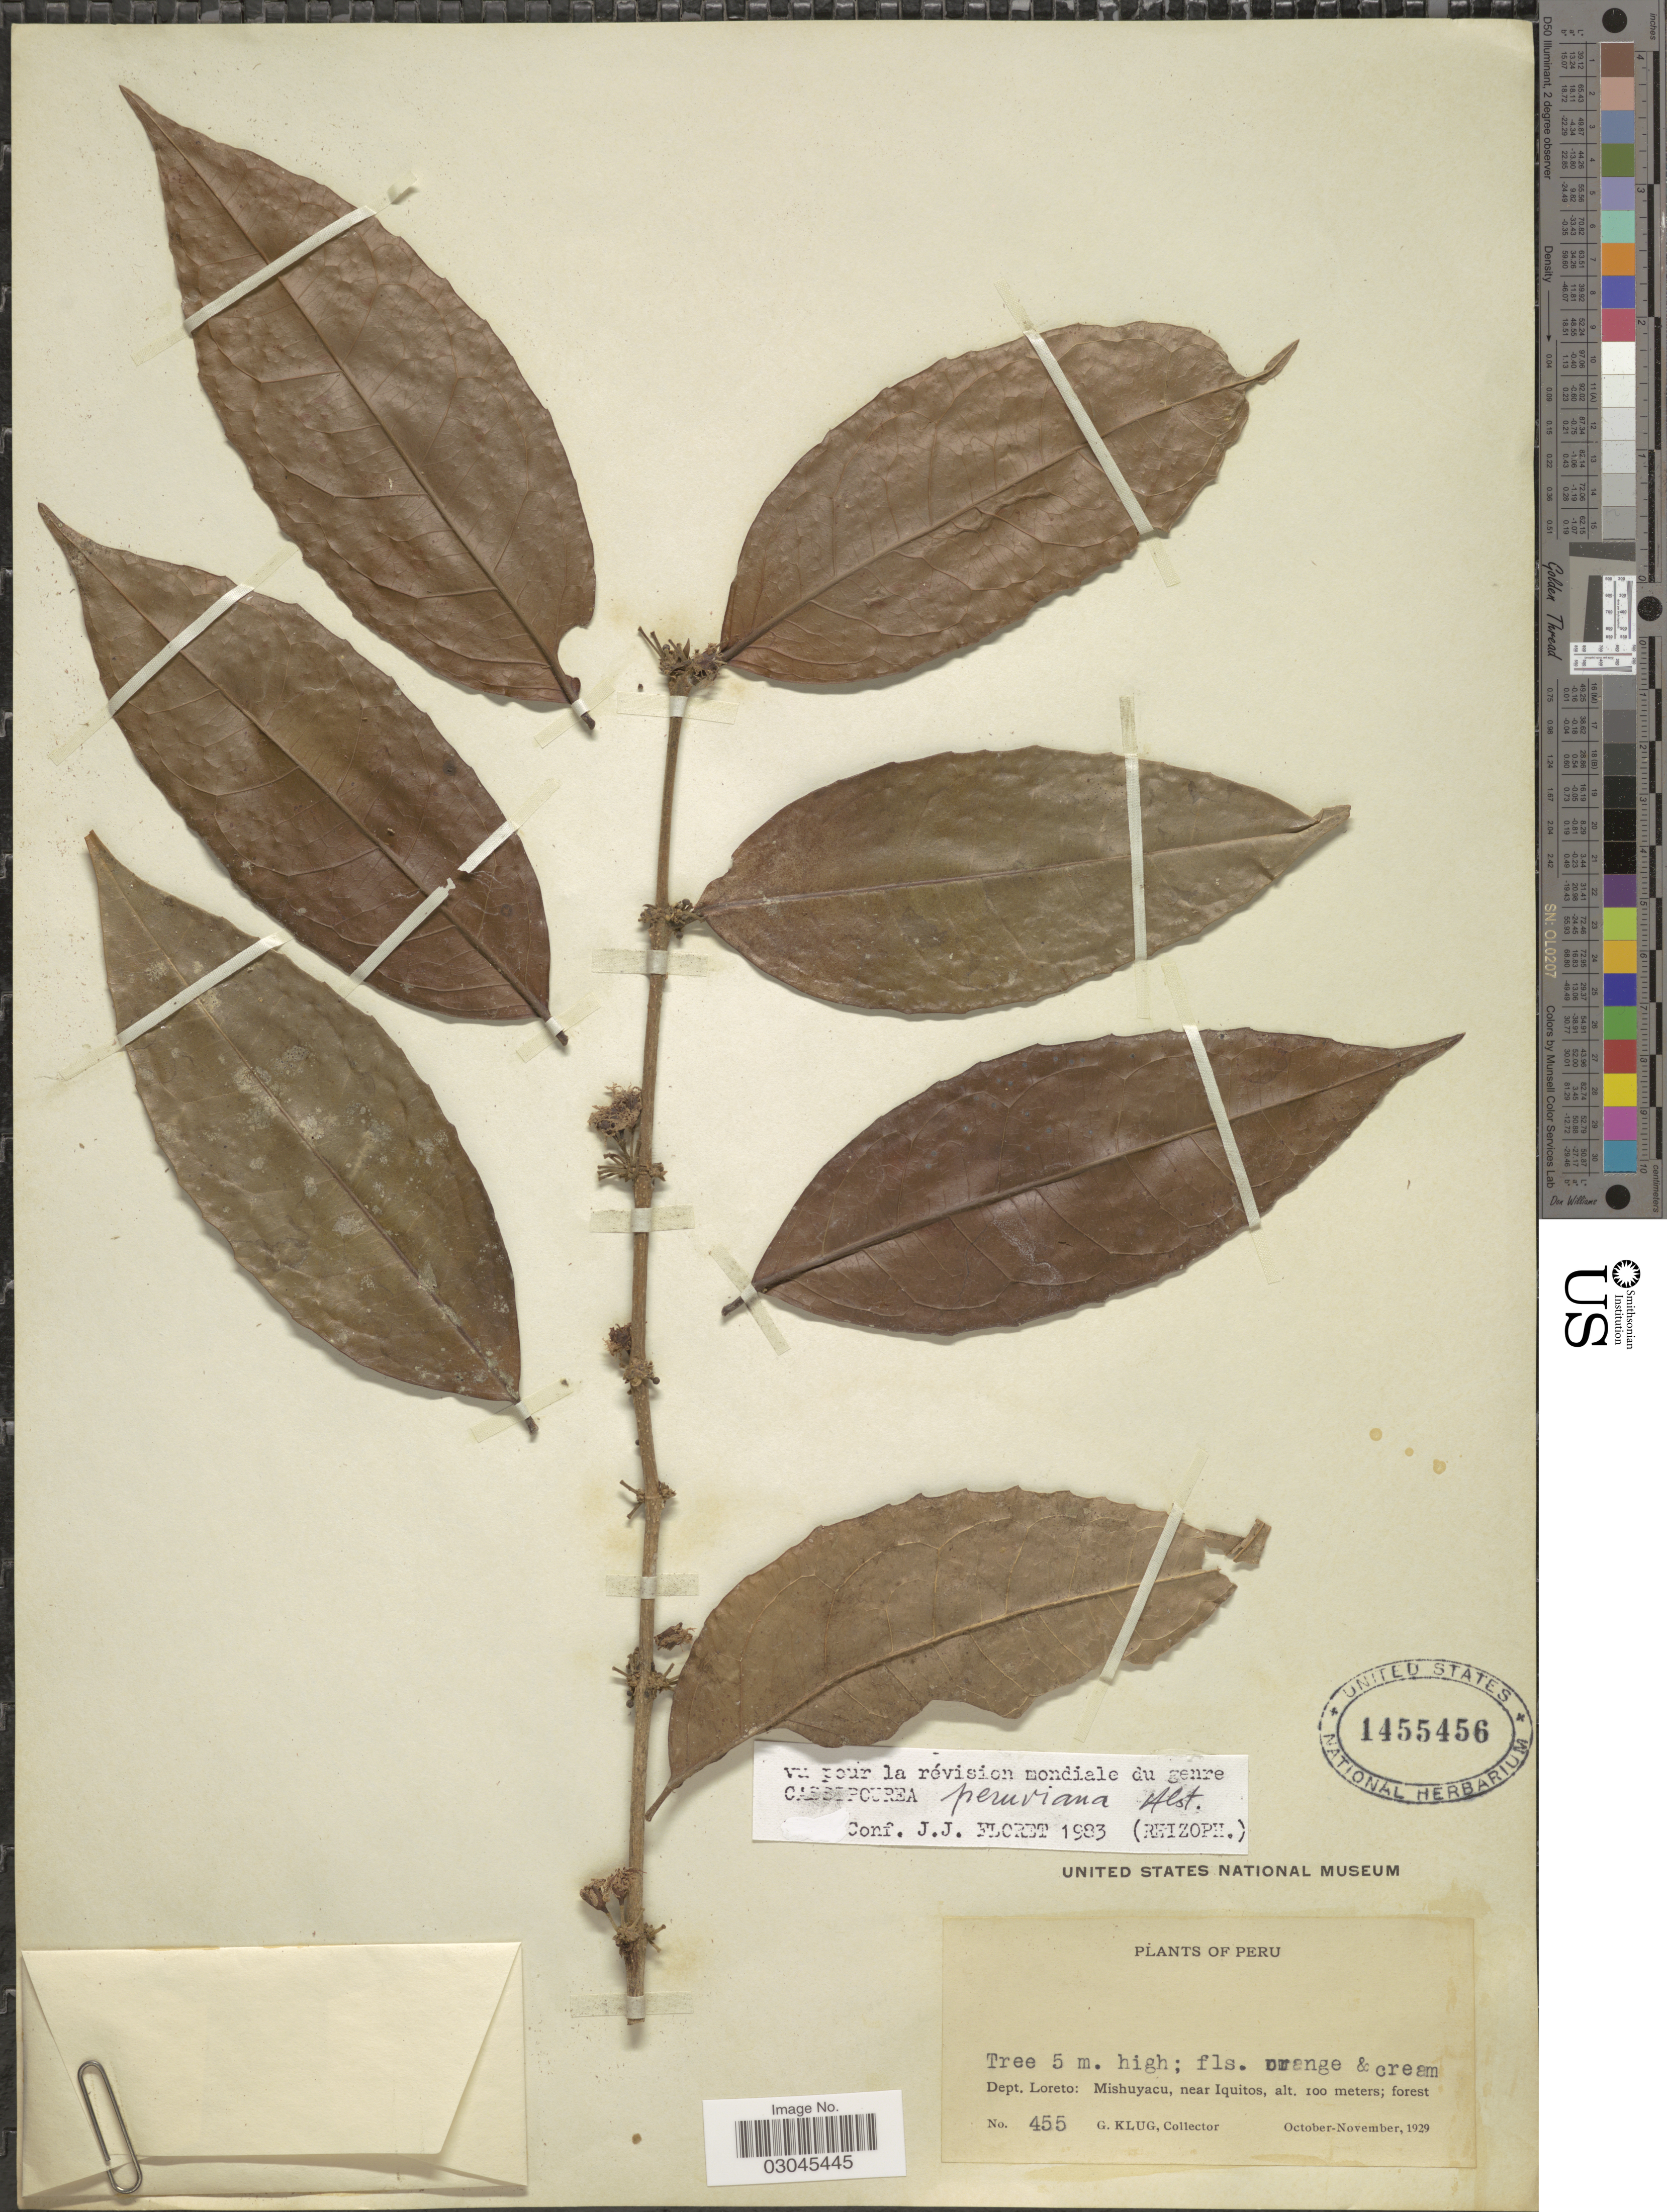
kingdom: Plantae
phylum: Tracheophyta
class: Magnoliopsida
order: Malpighiales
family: Rhizophoraceae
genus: Cassipourea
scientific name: Cassipourea peruviana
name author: Alston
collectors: G. Klug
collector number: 455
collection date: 1929-10/1929-11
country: Peru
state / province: Loreto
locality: Dept. Loreto: Mishuyacu, near Iquitos.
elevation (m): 100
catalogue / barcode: US 1455456